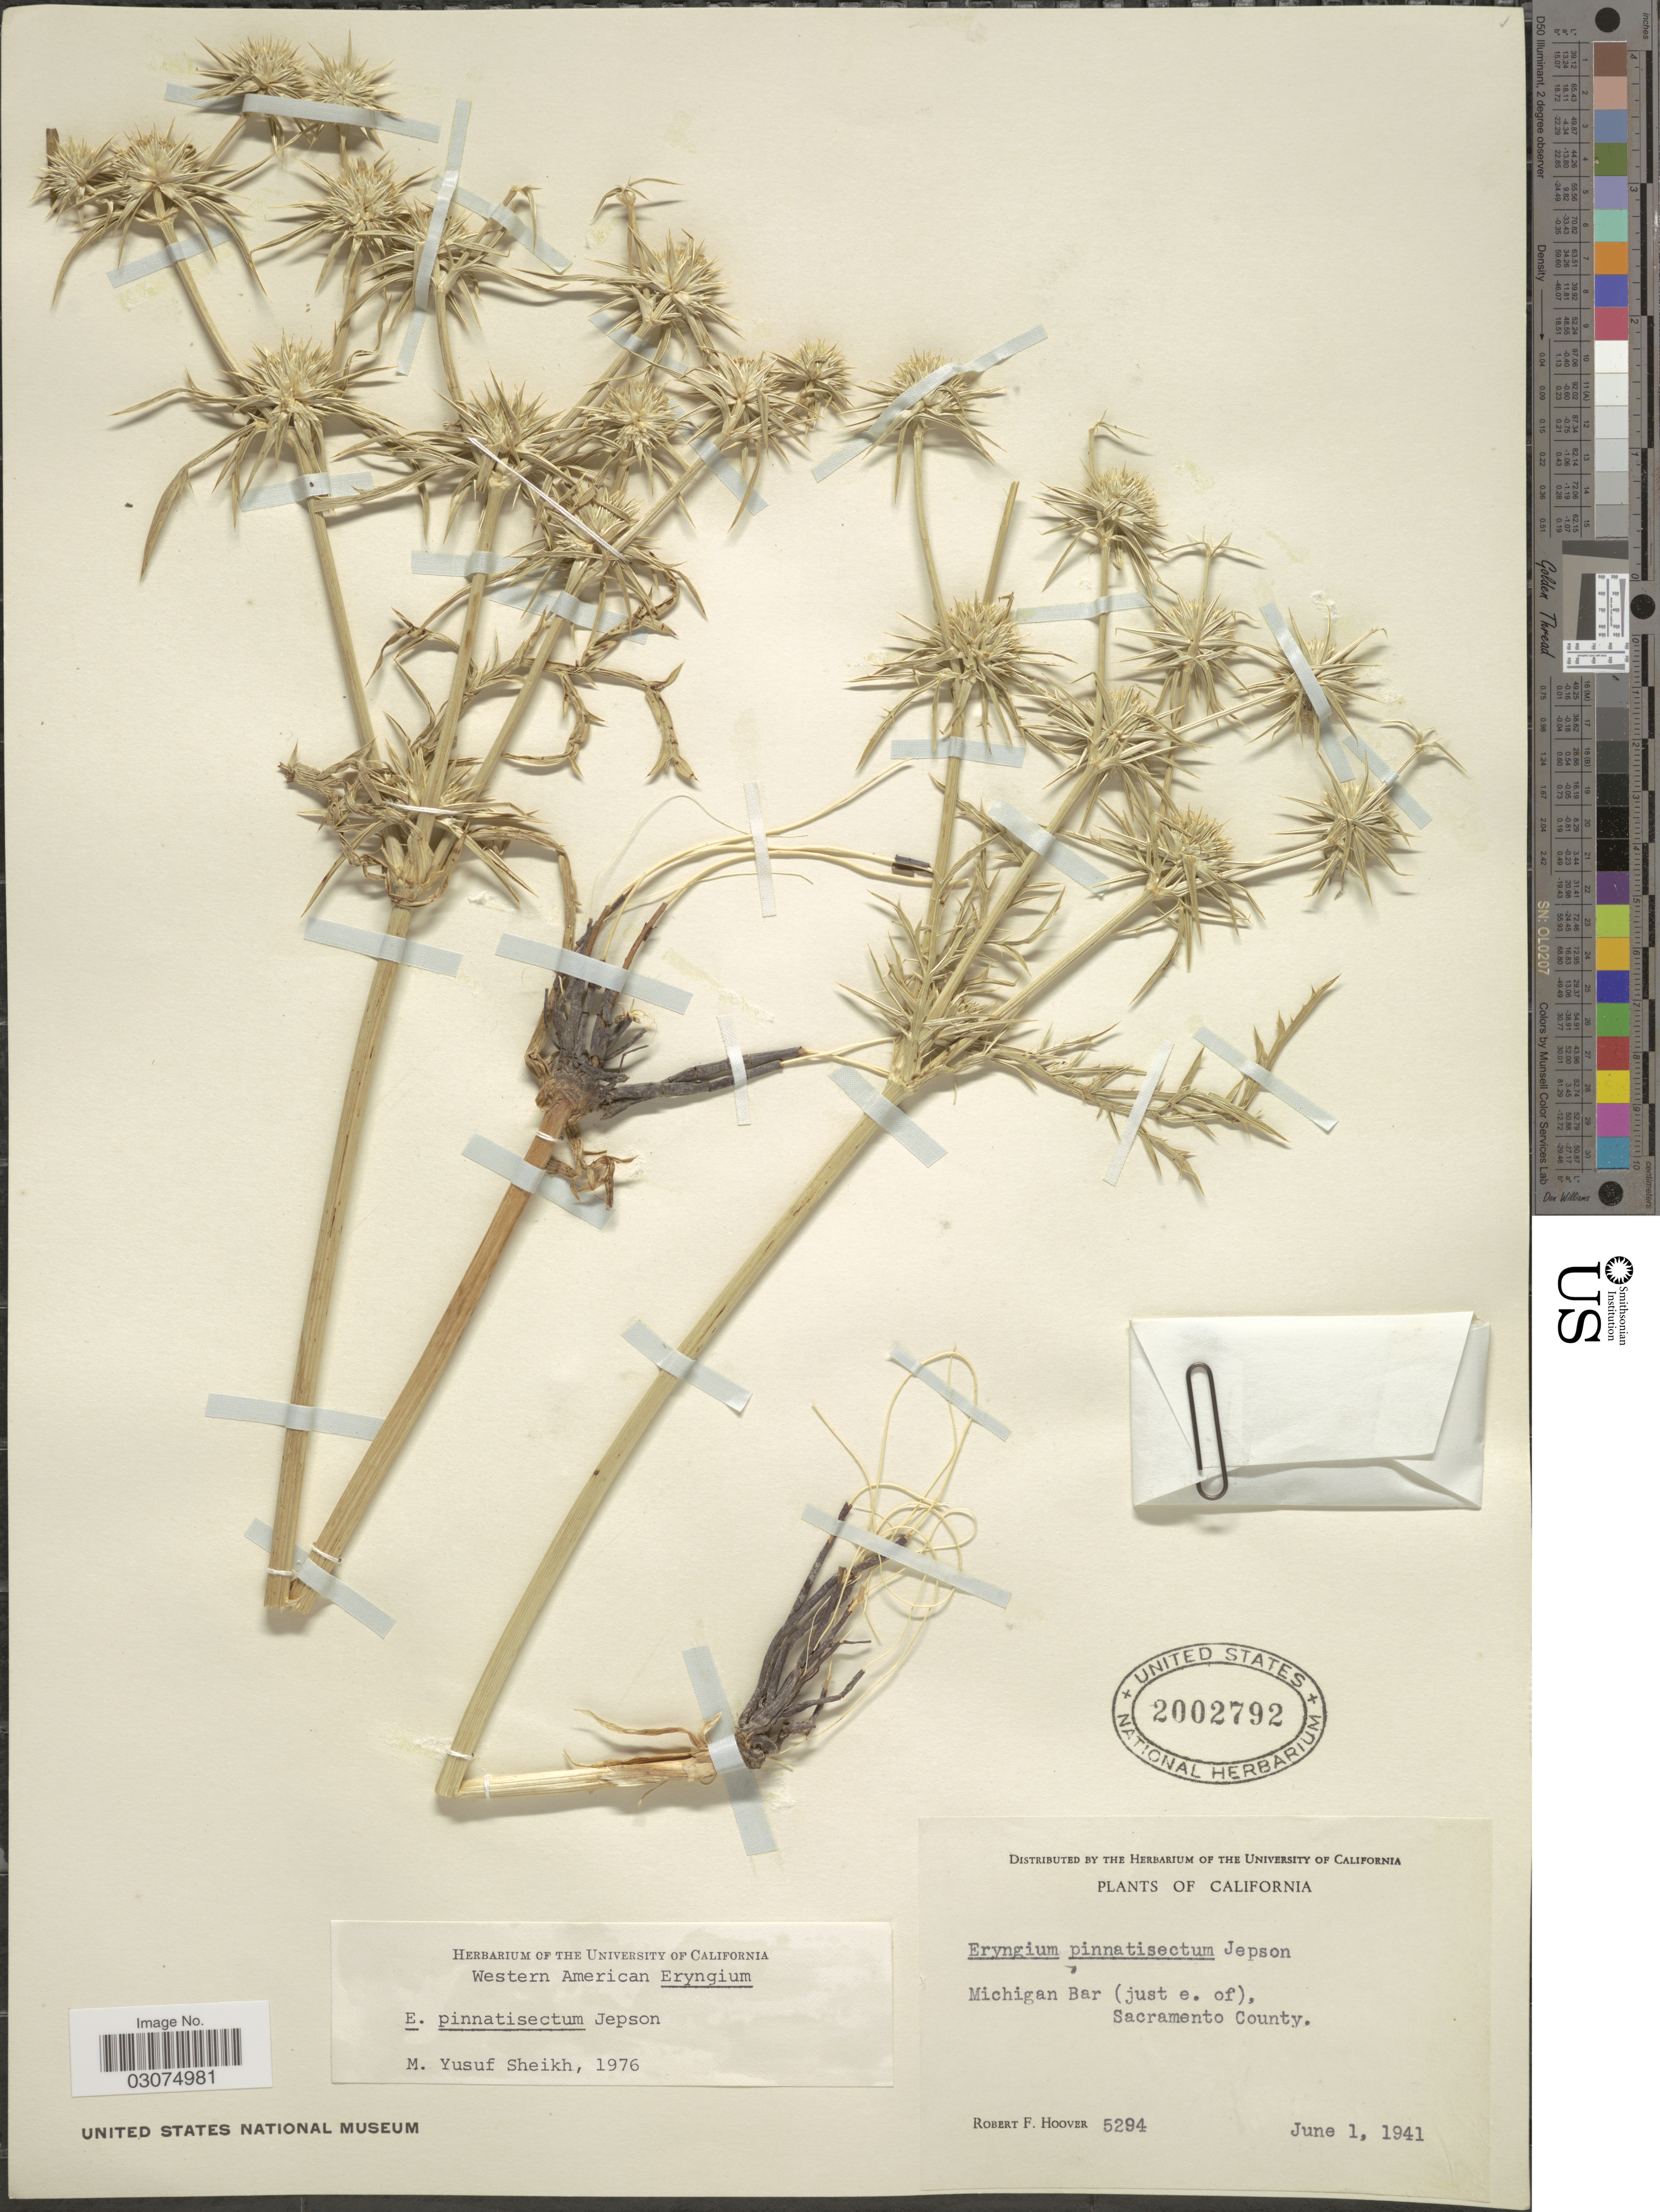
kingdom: Plantae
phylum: Tracheophyta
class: Magnoliopsida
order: Apiales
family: Apiaceae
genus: Eryngium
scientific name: Eryngium pinnatisectum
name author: Jeps.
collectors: R. F. Hoover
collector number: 5294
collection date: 1941-06-01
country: United States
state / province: California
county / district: Sacramento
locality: Michigan Bar (just e. of), Sacramento County.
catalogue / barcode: US 2002792